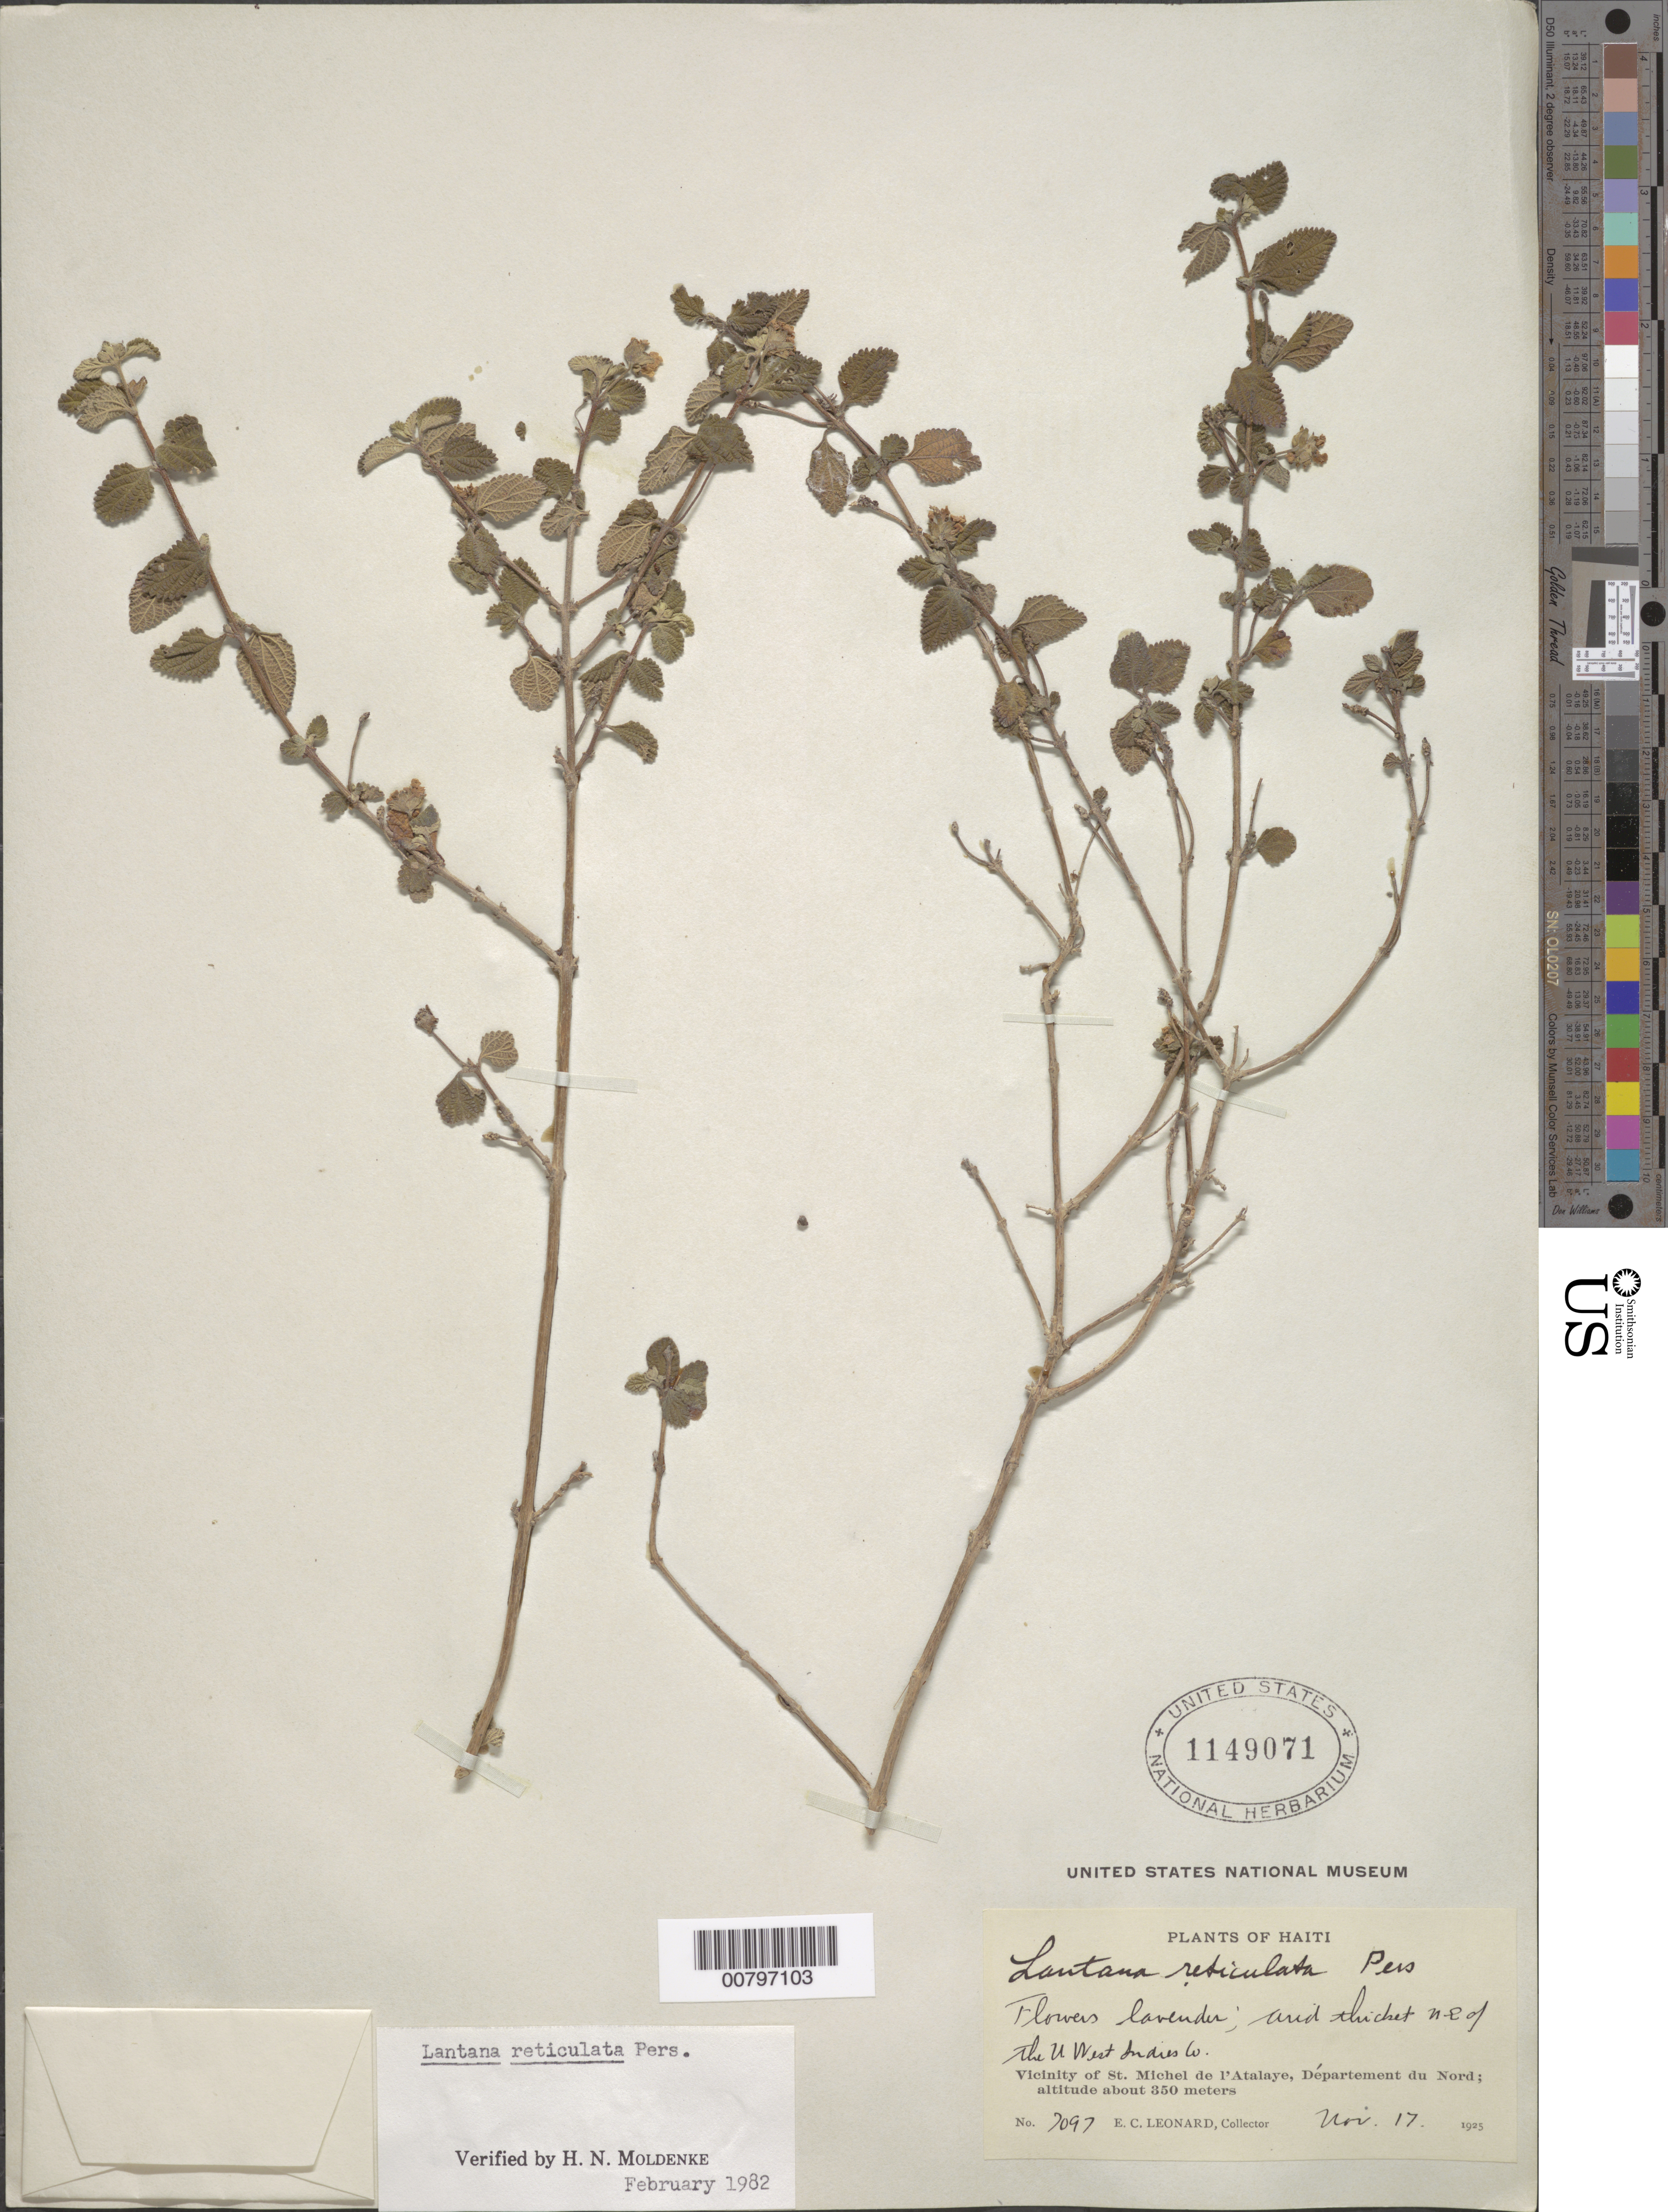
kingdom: Plantae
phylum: Tracheophyta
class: Magnoliopsida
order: Lamiales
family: Verbenaceae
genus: Lantana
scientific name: Lantana reticulata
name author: Pers.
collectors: E. C. Leonard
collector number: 7097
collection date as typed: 17 Nov 1925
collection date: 1925-11-17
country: Haiti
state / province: Artibonite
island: Hispaniola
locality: Vicinity of St. Michel de l'Atalaye, NE of the U West Indies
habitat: Arid thickets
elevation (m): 350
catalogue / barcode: US 1149071